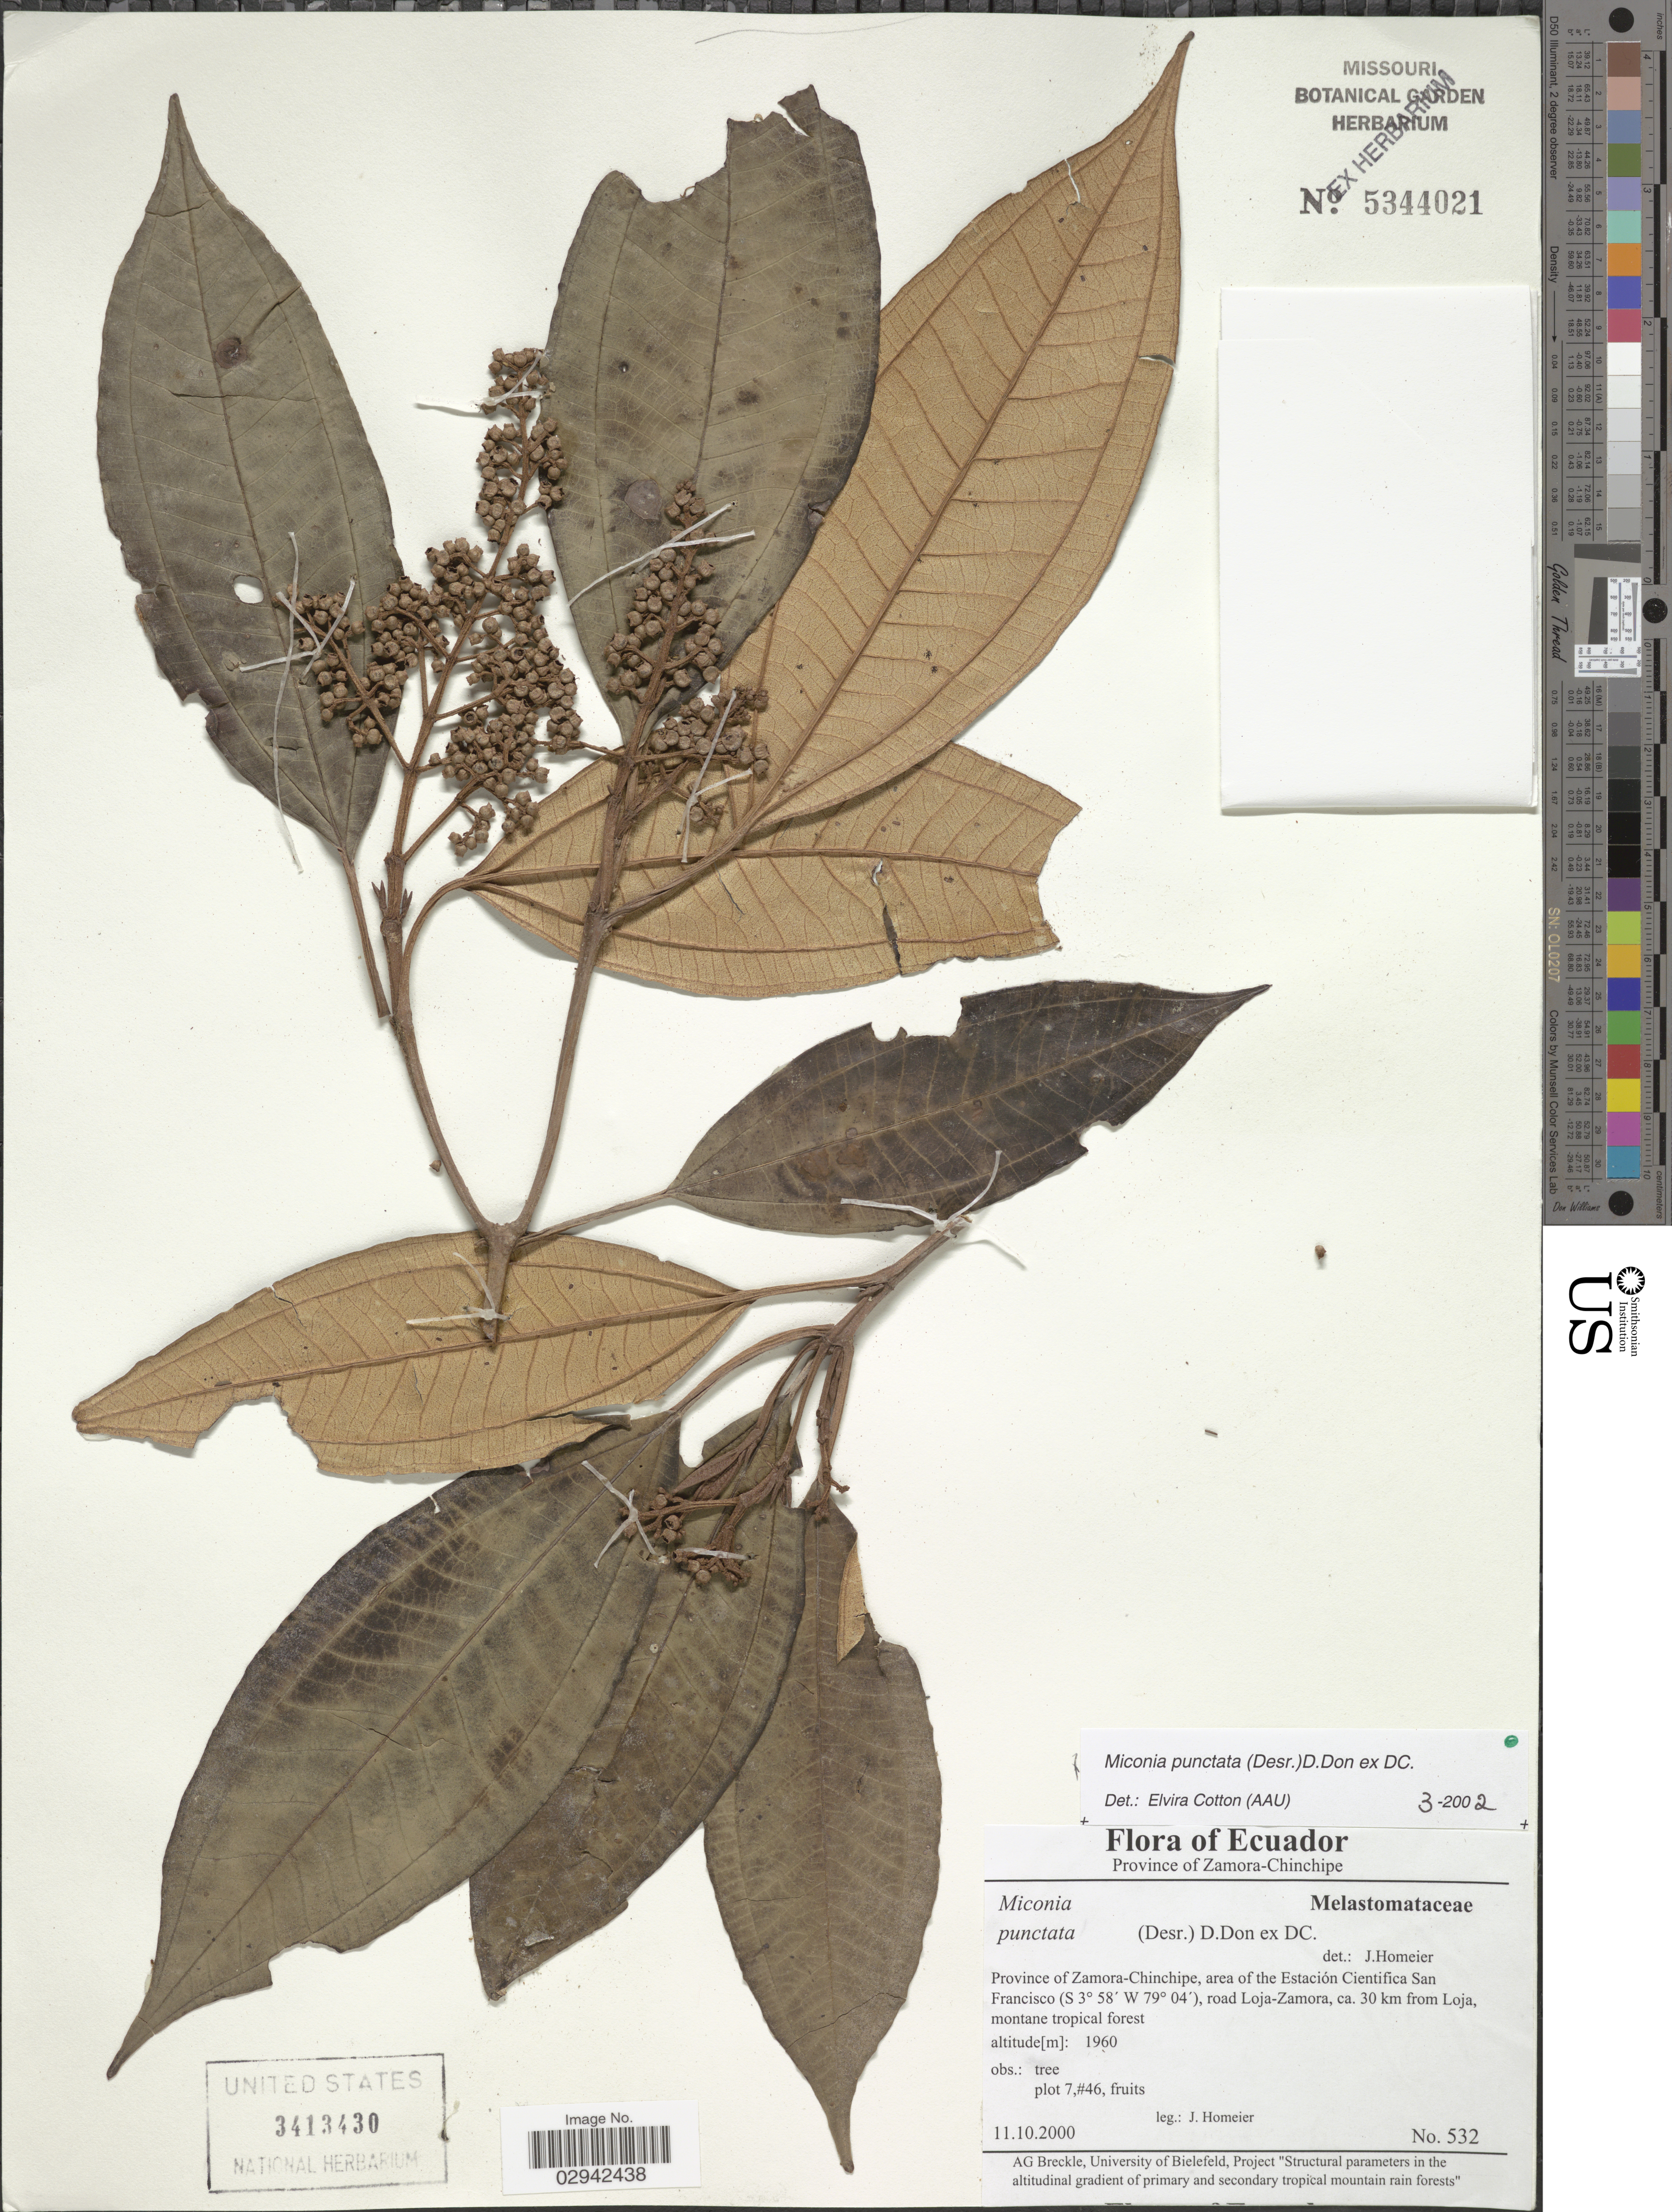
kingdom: Plantae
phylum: Tracheophyta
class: Magnoliopsida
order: Myrtales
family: Melastomataceae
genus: Miconia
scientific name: Miconia punctata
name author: (Desr.) D. Don ex DC.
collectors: J. Homeier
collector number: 532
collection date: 2000-10-11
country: Ecuador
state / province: Zamora-Chinchipe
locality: Area of the Estación Cientifica San Francisco, road Loja-Zamora, ca. 30 km from Loja.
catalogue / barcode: US 3413430